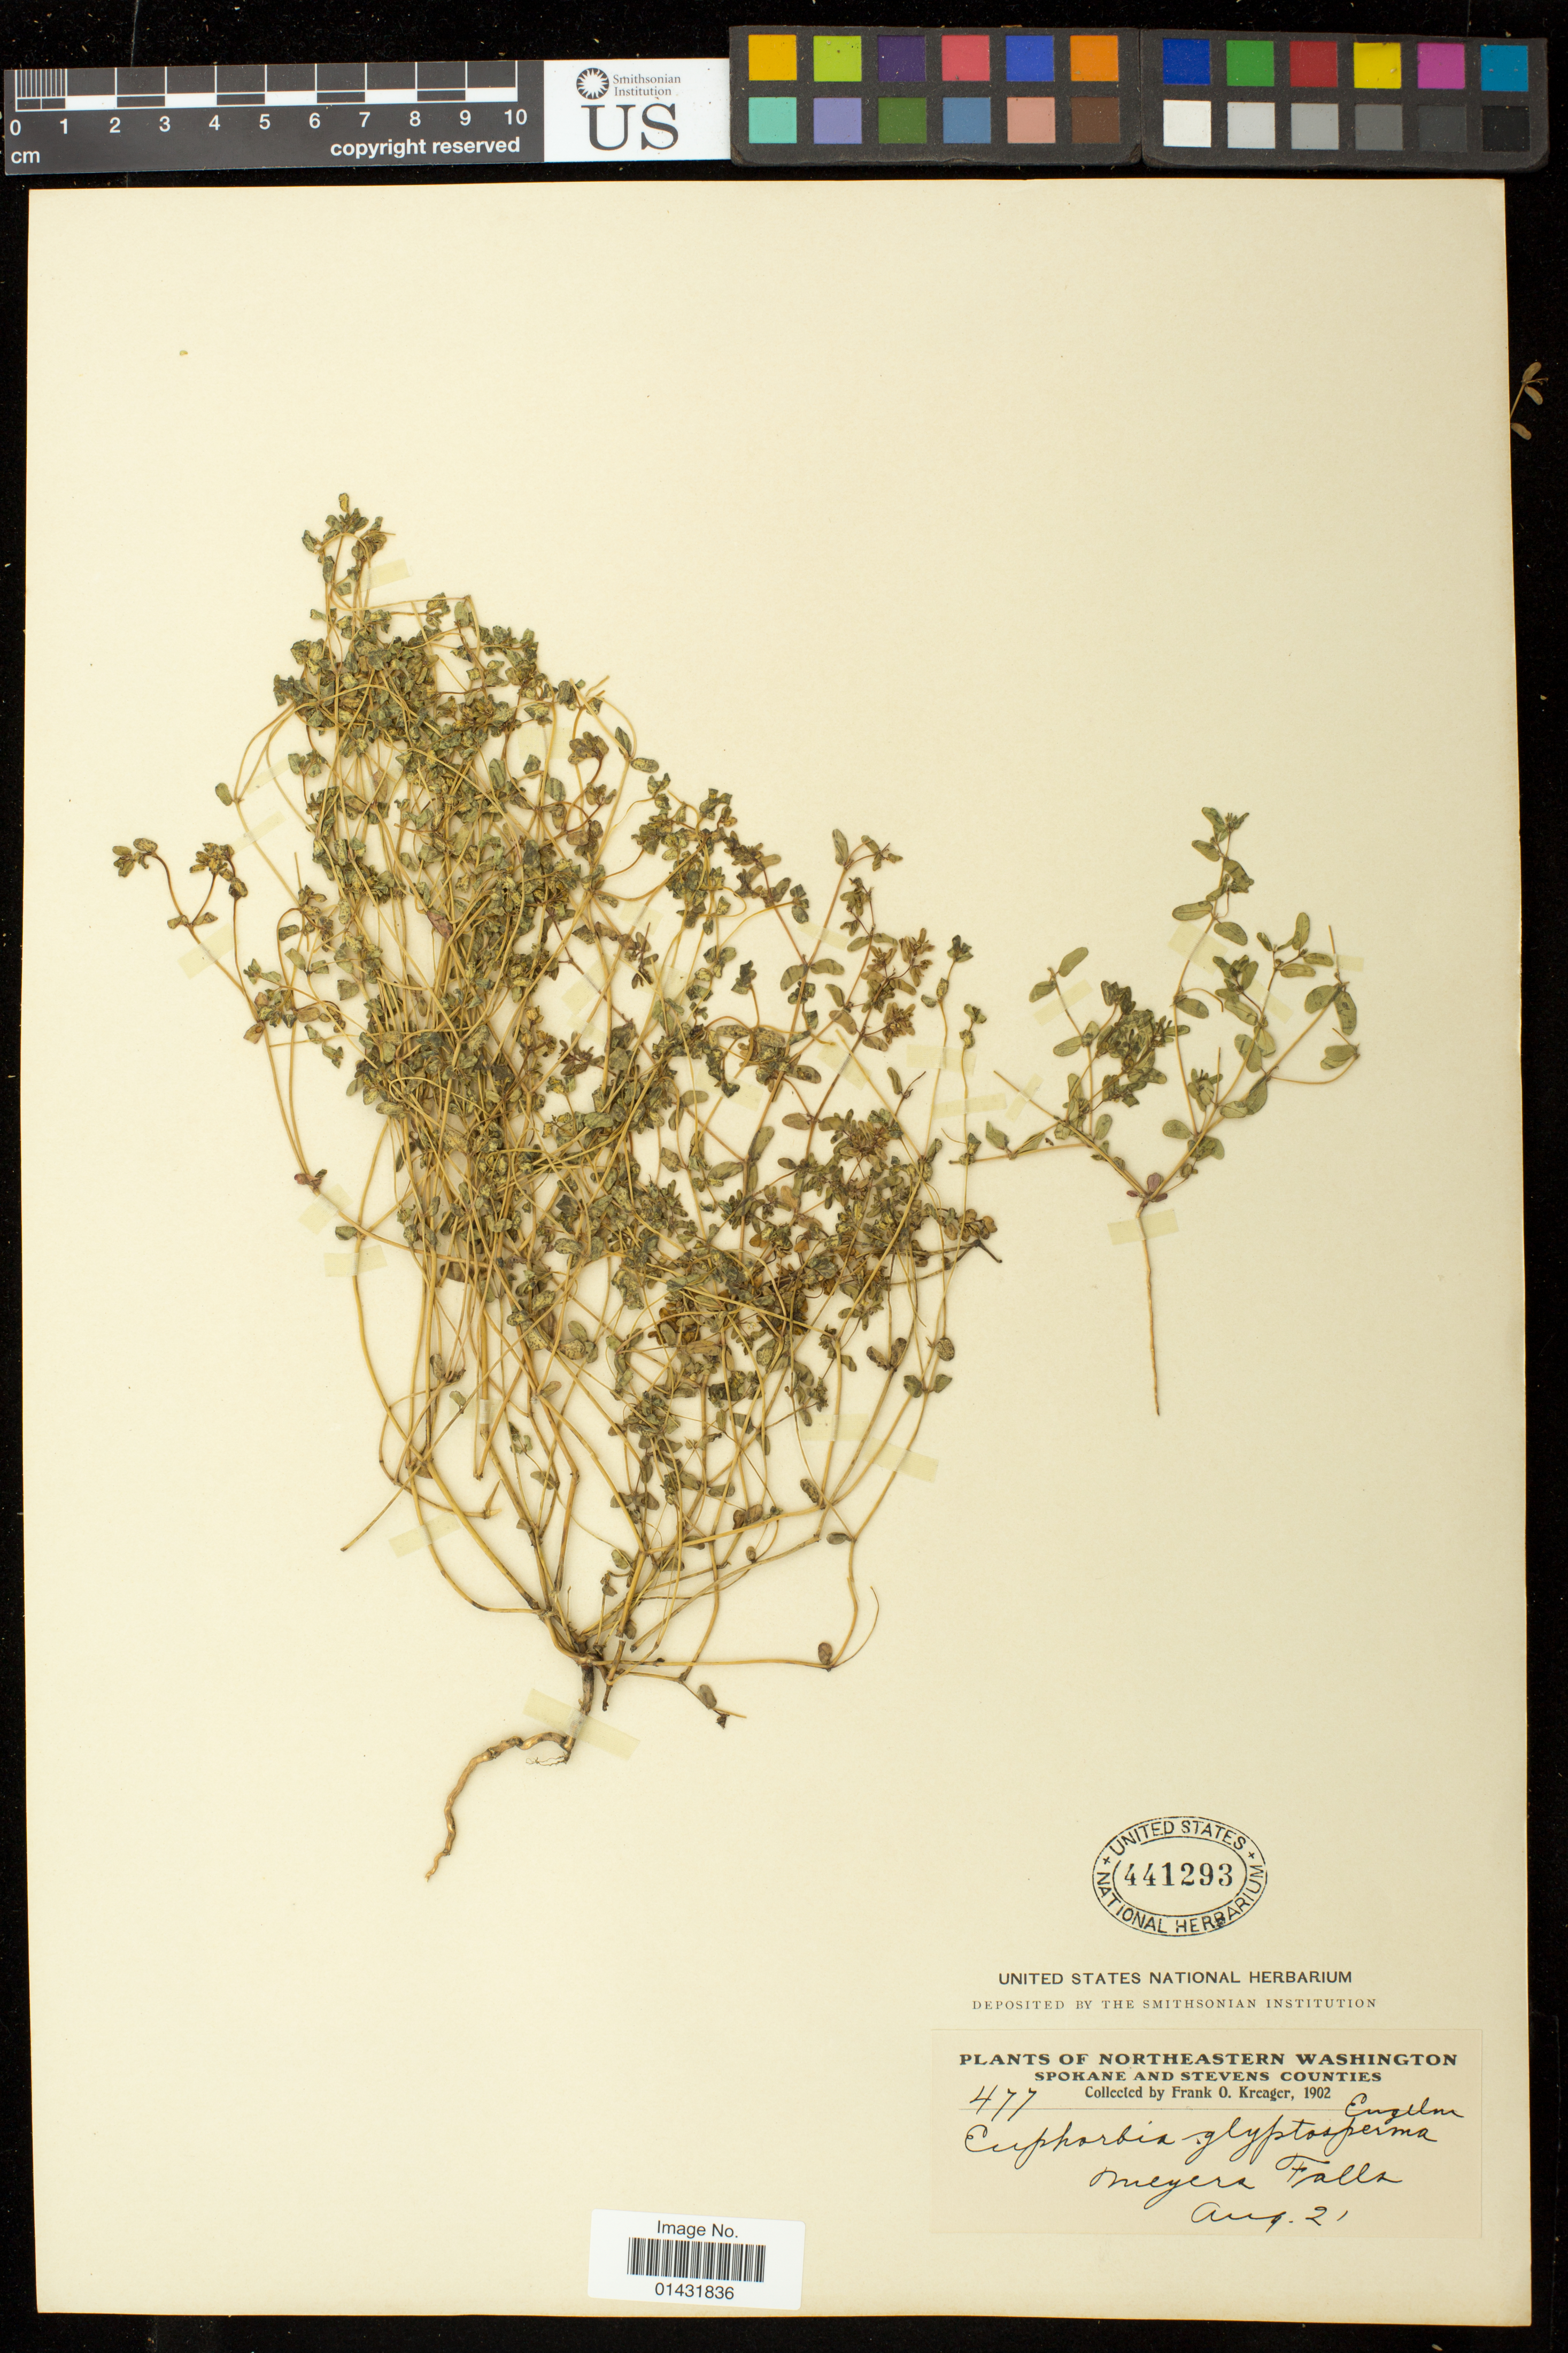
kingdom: Plantae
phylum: Tracheophyta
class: Magnoliopsida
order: Malpighiales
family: Euphorbiaceae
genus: Euphorbia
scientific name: Euphorbia glyptosperma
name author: Engelm.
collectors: F. Kreager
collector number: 477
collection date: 1902-08-21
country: United States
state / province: Washington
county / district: Stevens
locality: Meyers Falls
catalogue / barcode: US 441293